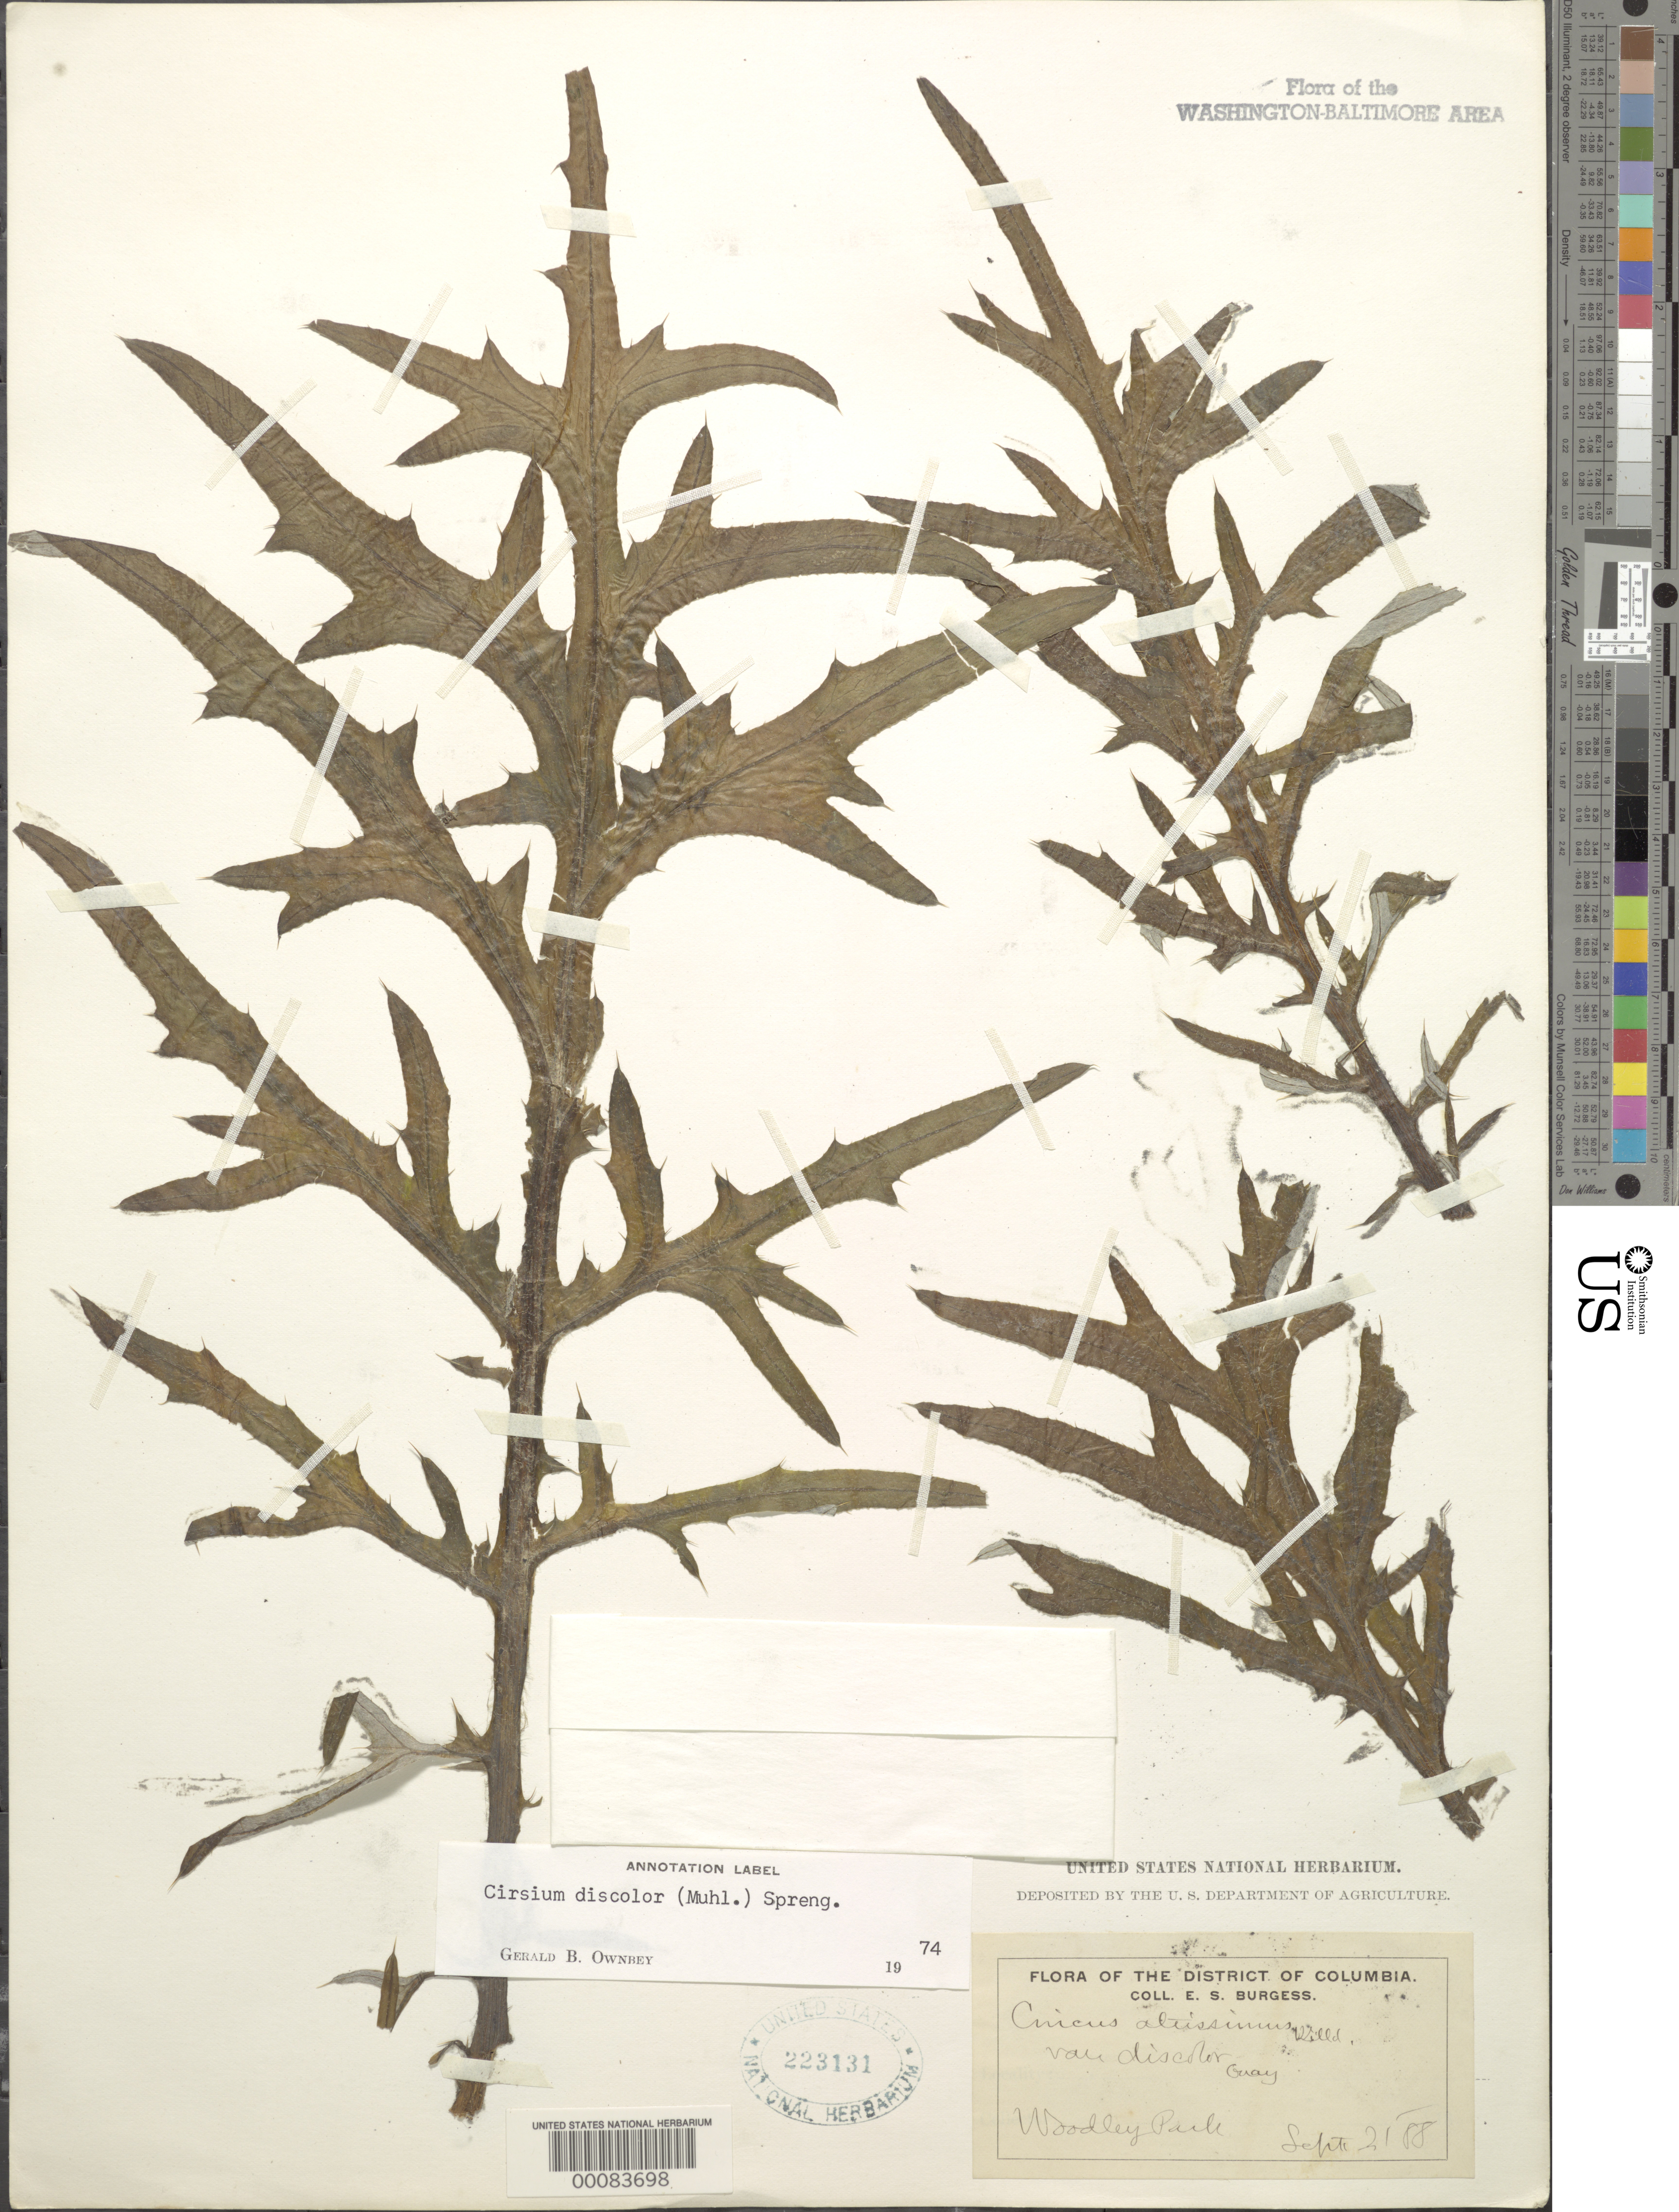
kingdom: Plantae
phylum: Tracheophyta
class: Magnoliopsida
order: Asterales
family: Asteraceae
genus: Cirsium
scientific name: Cirsium discolor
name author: (Muhl. ex Willd.) Spreng.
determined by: Ownbey, G. B.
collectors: E. Burgess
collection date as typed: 02 Sep 1888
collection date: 1888-09-02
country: United States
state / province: District of Columbia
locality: Woodley Park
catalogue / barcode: US 223131